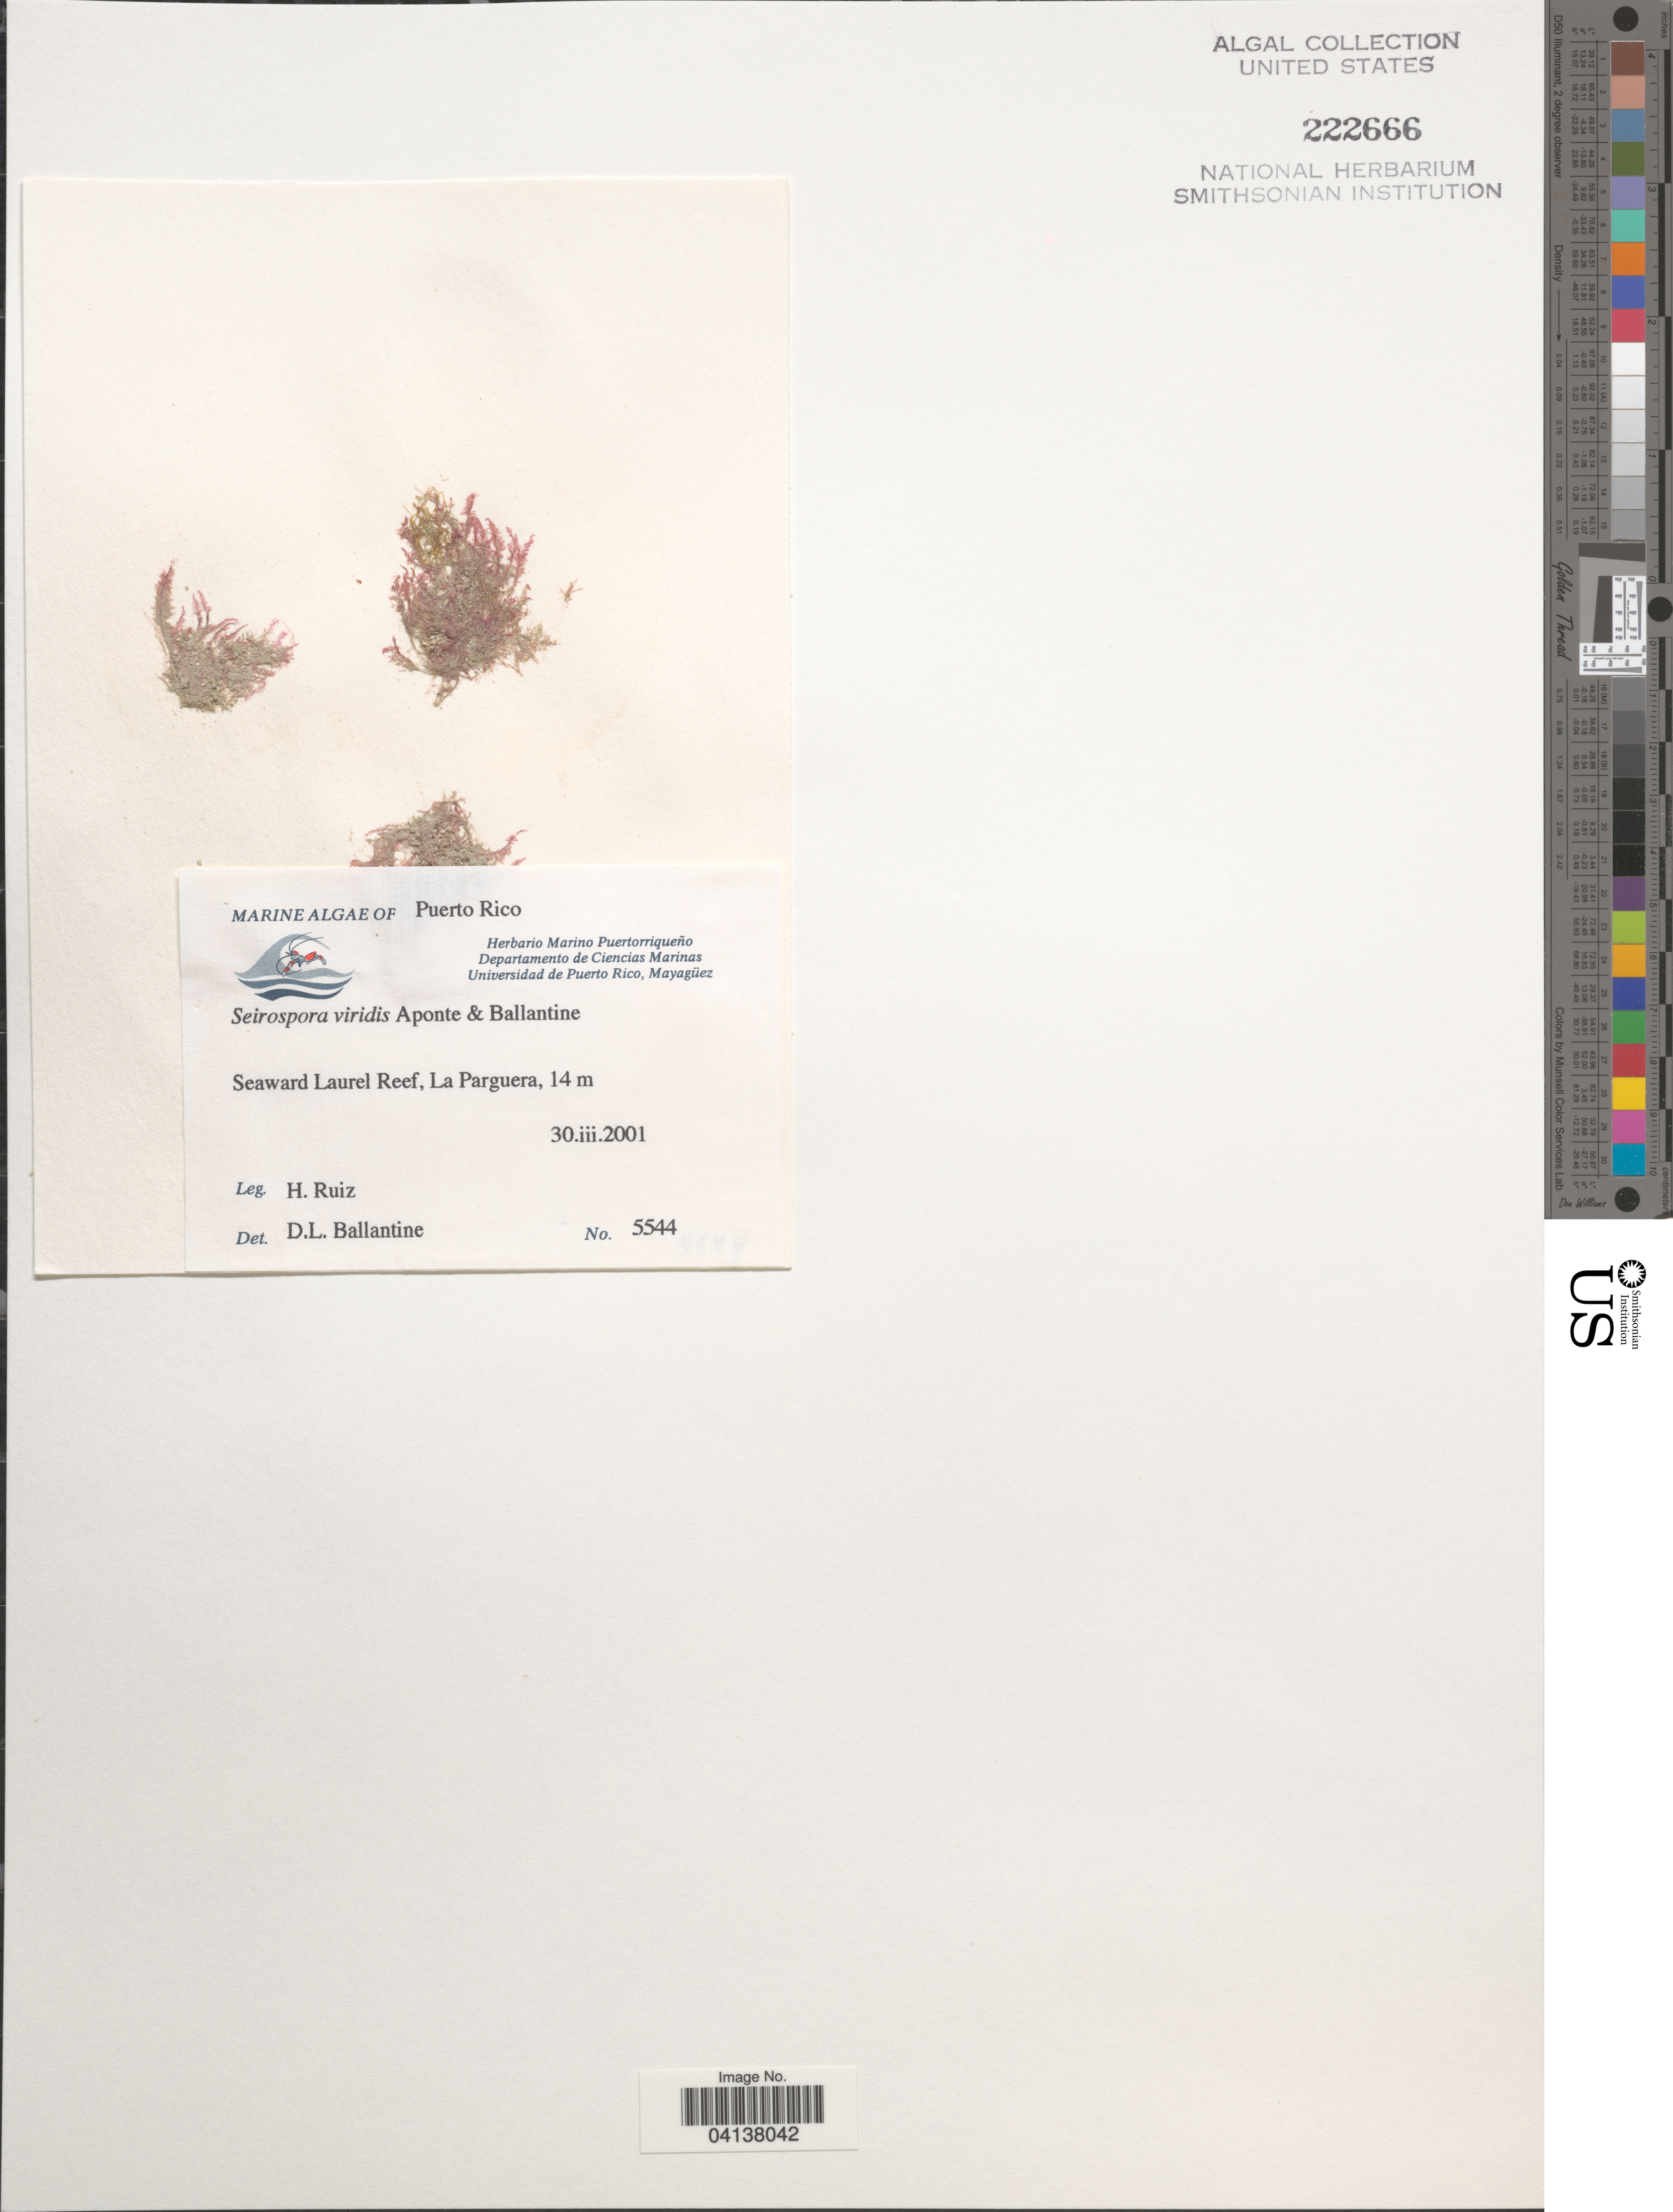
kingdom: Plantae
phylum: Rhodophyta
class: Florideophyceae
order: Ceramiales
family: Callithamniaceae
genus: Seirospora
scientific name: Seirospora viridis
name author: N.E.Aponte & D.L. Ballant.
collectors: H. Ruiz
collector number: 5544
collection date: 2001-03-30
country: Puerto Rico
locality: Seaward Laurel Reef, La Parguera.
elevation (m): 14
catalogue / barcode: US 222666